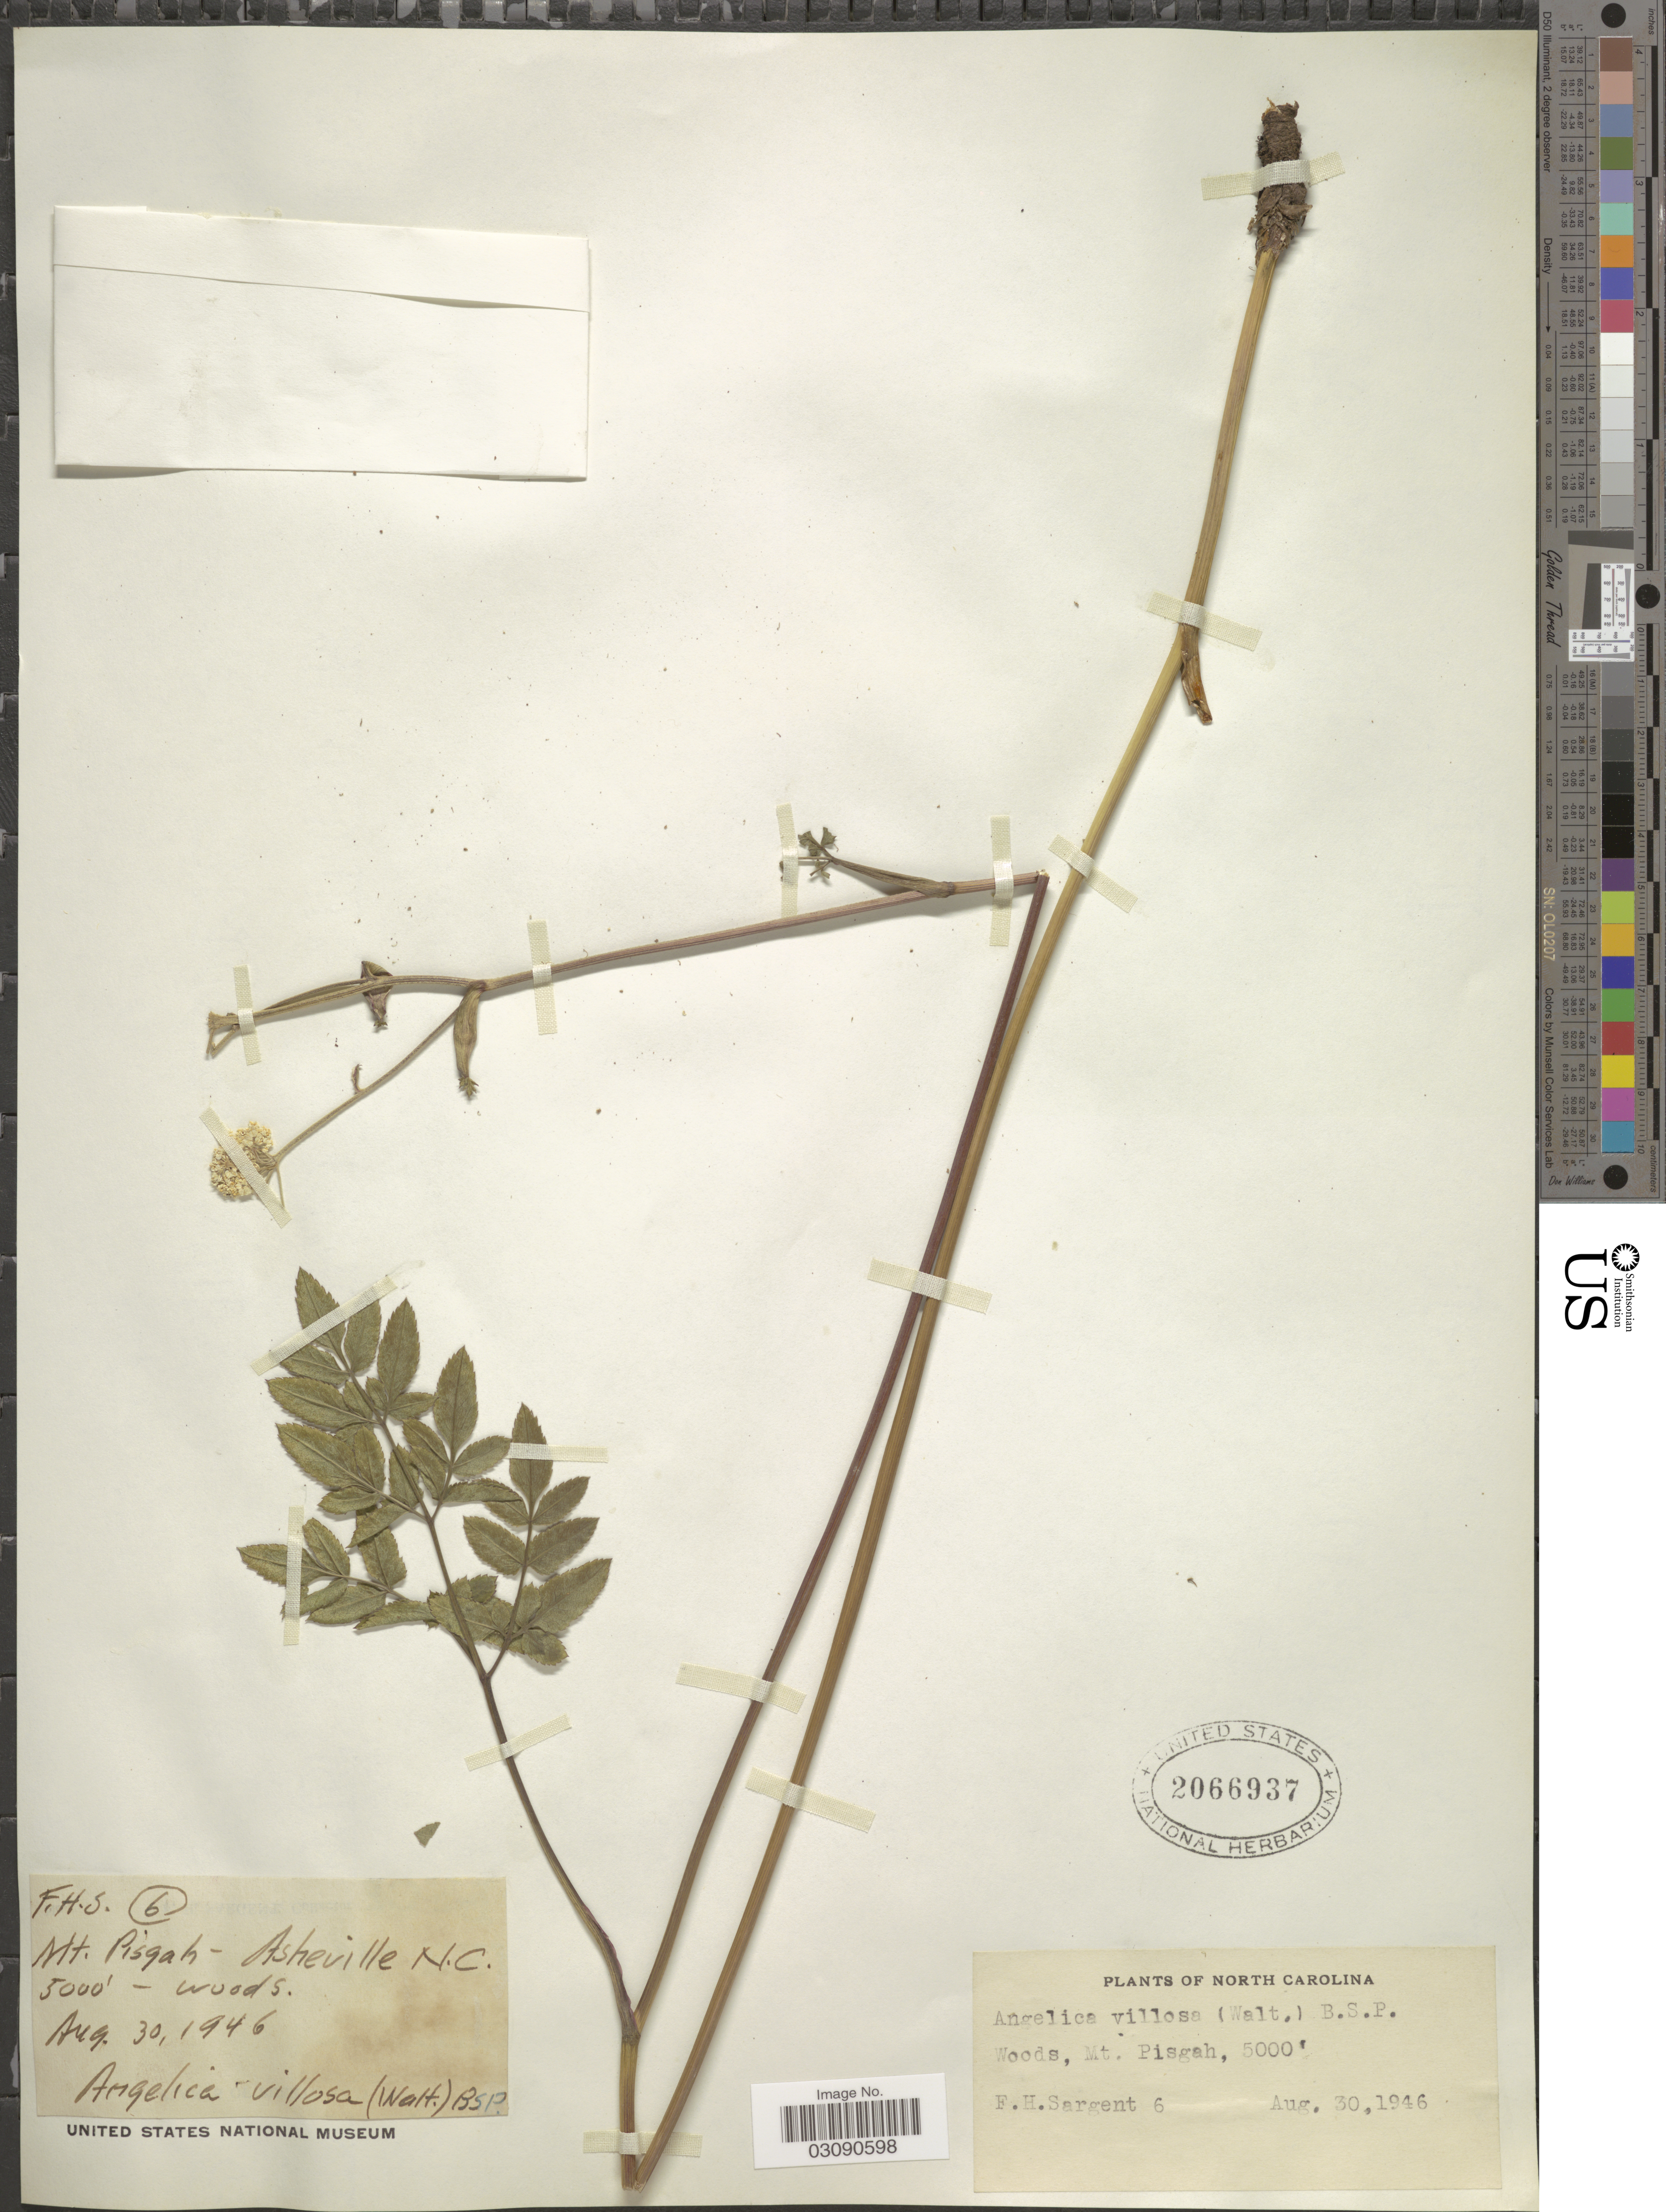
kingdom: Plantae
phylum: Tracheophyta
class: Magnoliopsida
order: Apiales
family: Apiaceae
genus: Angelica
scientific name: Angelica venenosa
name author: (Greenway) Fernald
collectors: F. H. Sargent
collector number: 6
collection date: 1946-08-30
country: United States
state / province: North Carolina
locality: Woods, Mt. Pisgah - Asheville.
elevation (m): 1524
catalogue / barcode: US 2066937